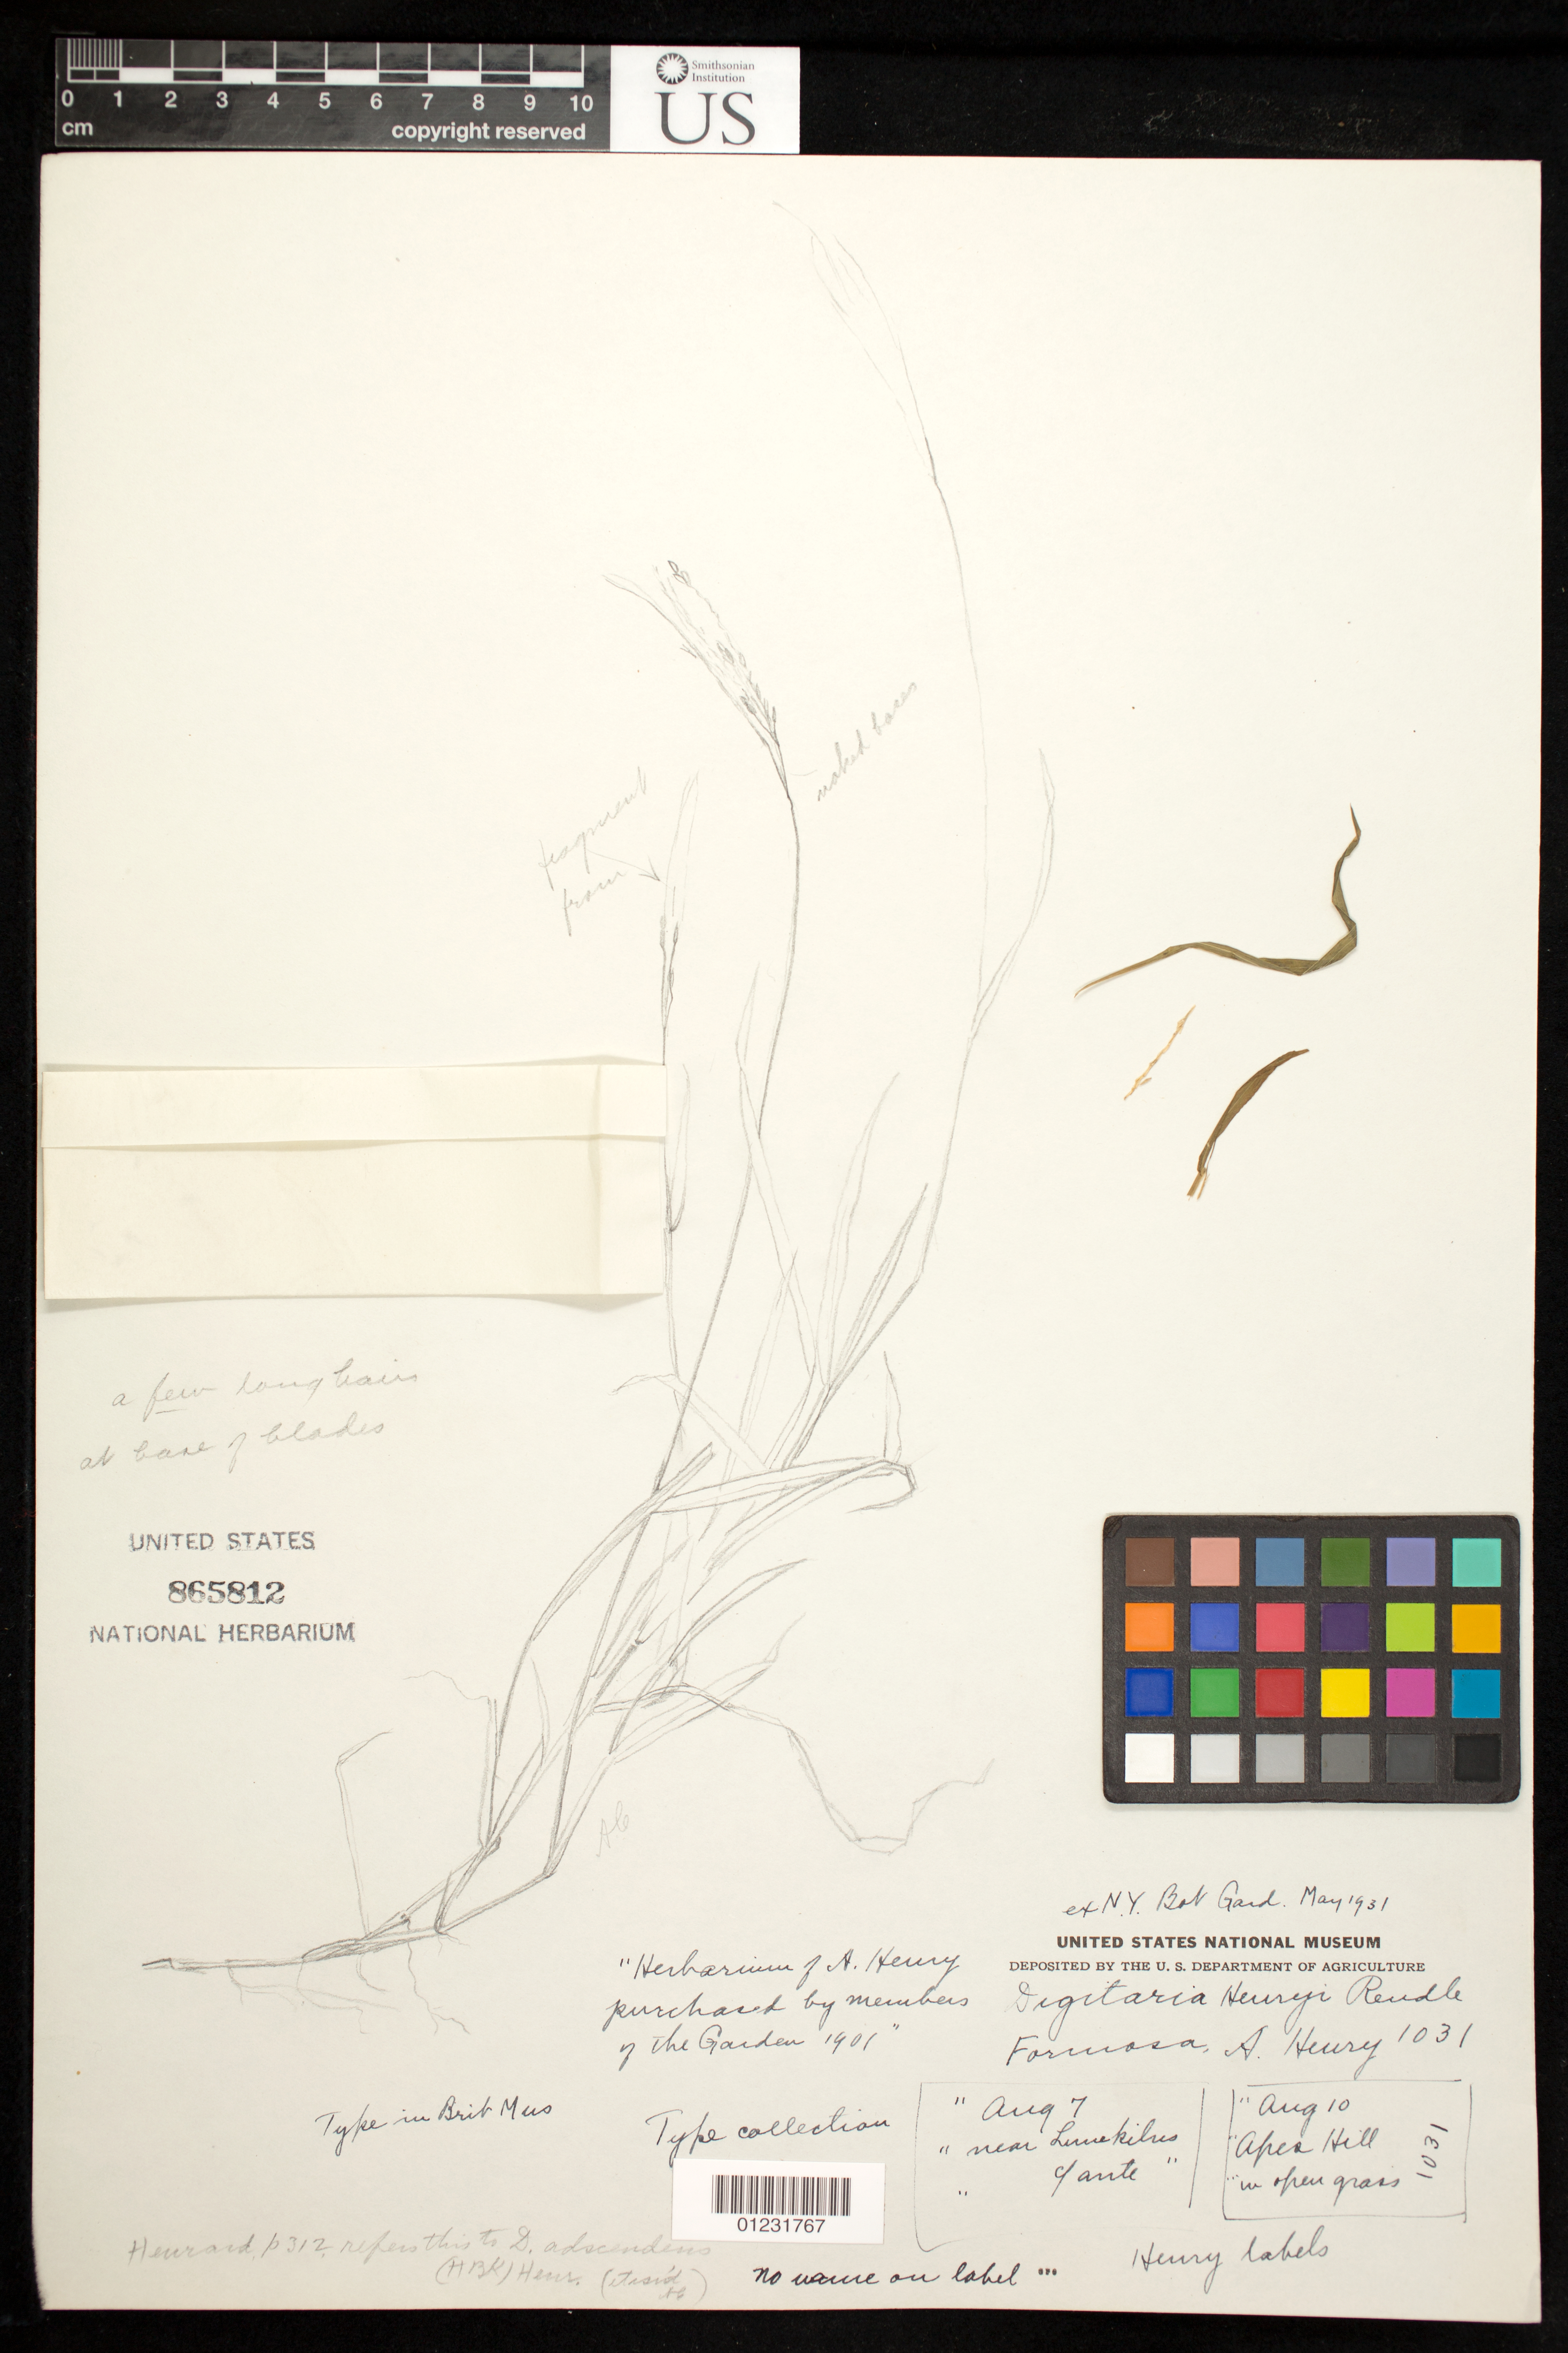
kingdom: Plantae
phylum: Tracheophyta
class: Liliopsida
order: Poales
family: Poaceae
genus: Digitaria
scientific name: Digitaria henryi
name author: Rendle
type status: Type Collection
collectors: A. Henry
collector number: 1031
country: Taiwan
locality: Formosa. Apes Hill, Takow.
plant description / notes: Sketch and fragmentary material of type specimen ex N.Y. Bot Gard. May 1931. Protologue cites single collection (Henry 1031, but possibly collected on 2 different dates; see labels on NY specimen: Aug. 7, Aug. 10), and citing 2 different herbaria; thus this is probably a syntype.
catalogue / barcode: US 865812